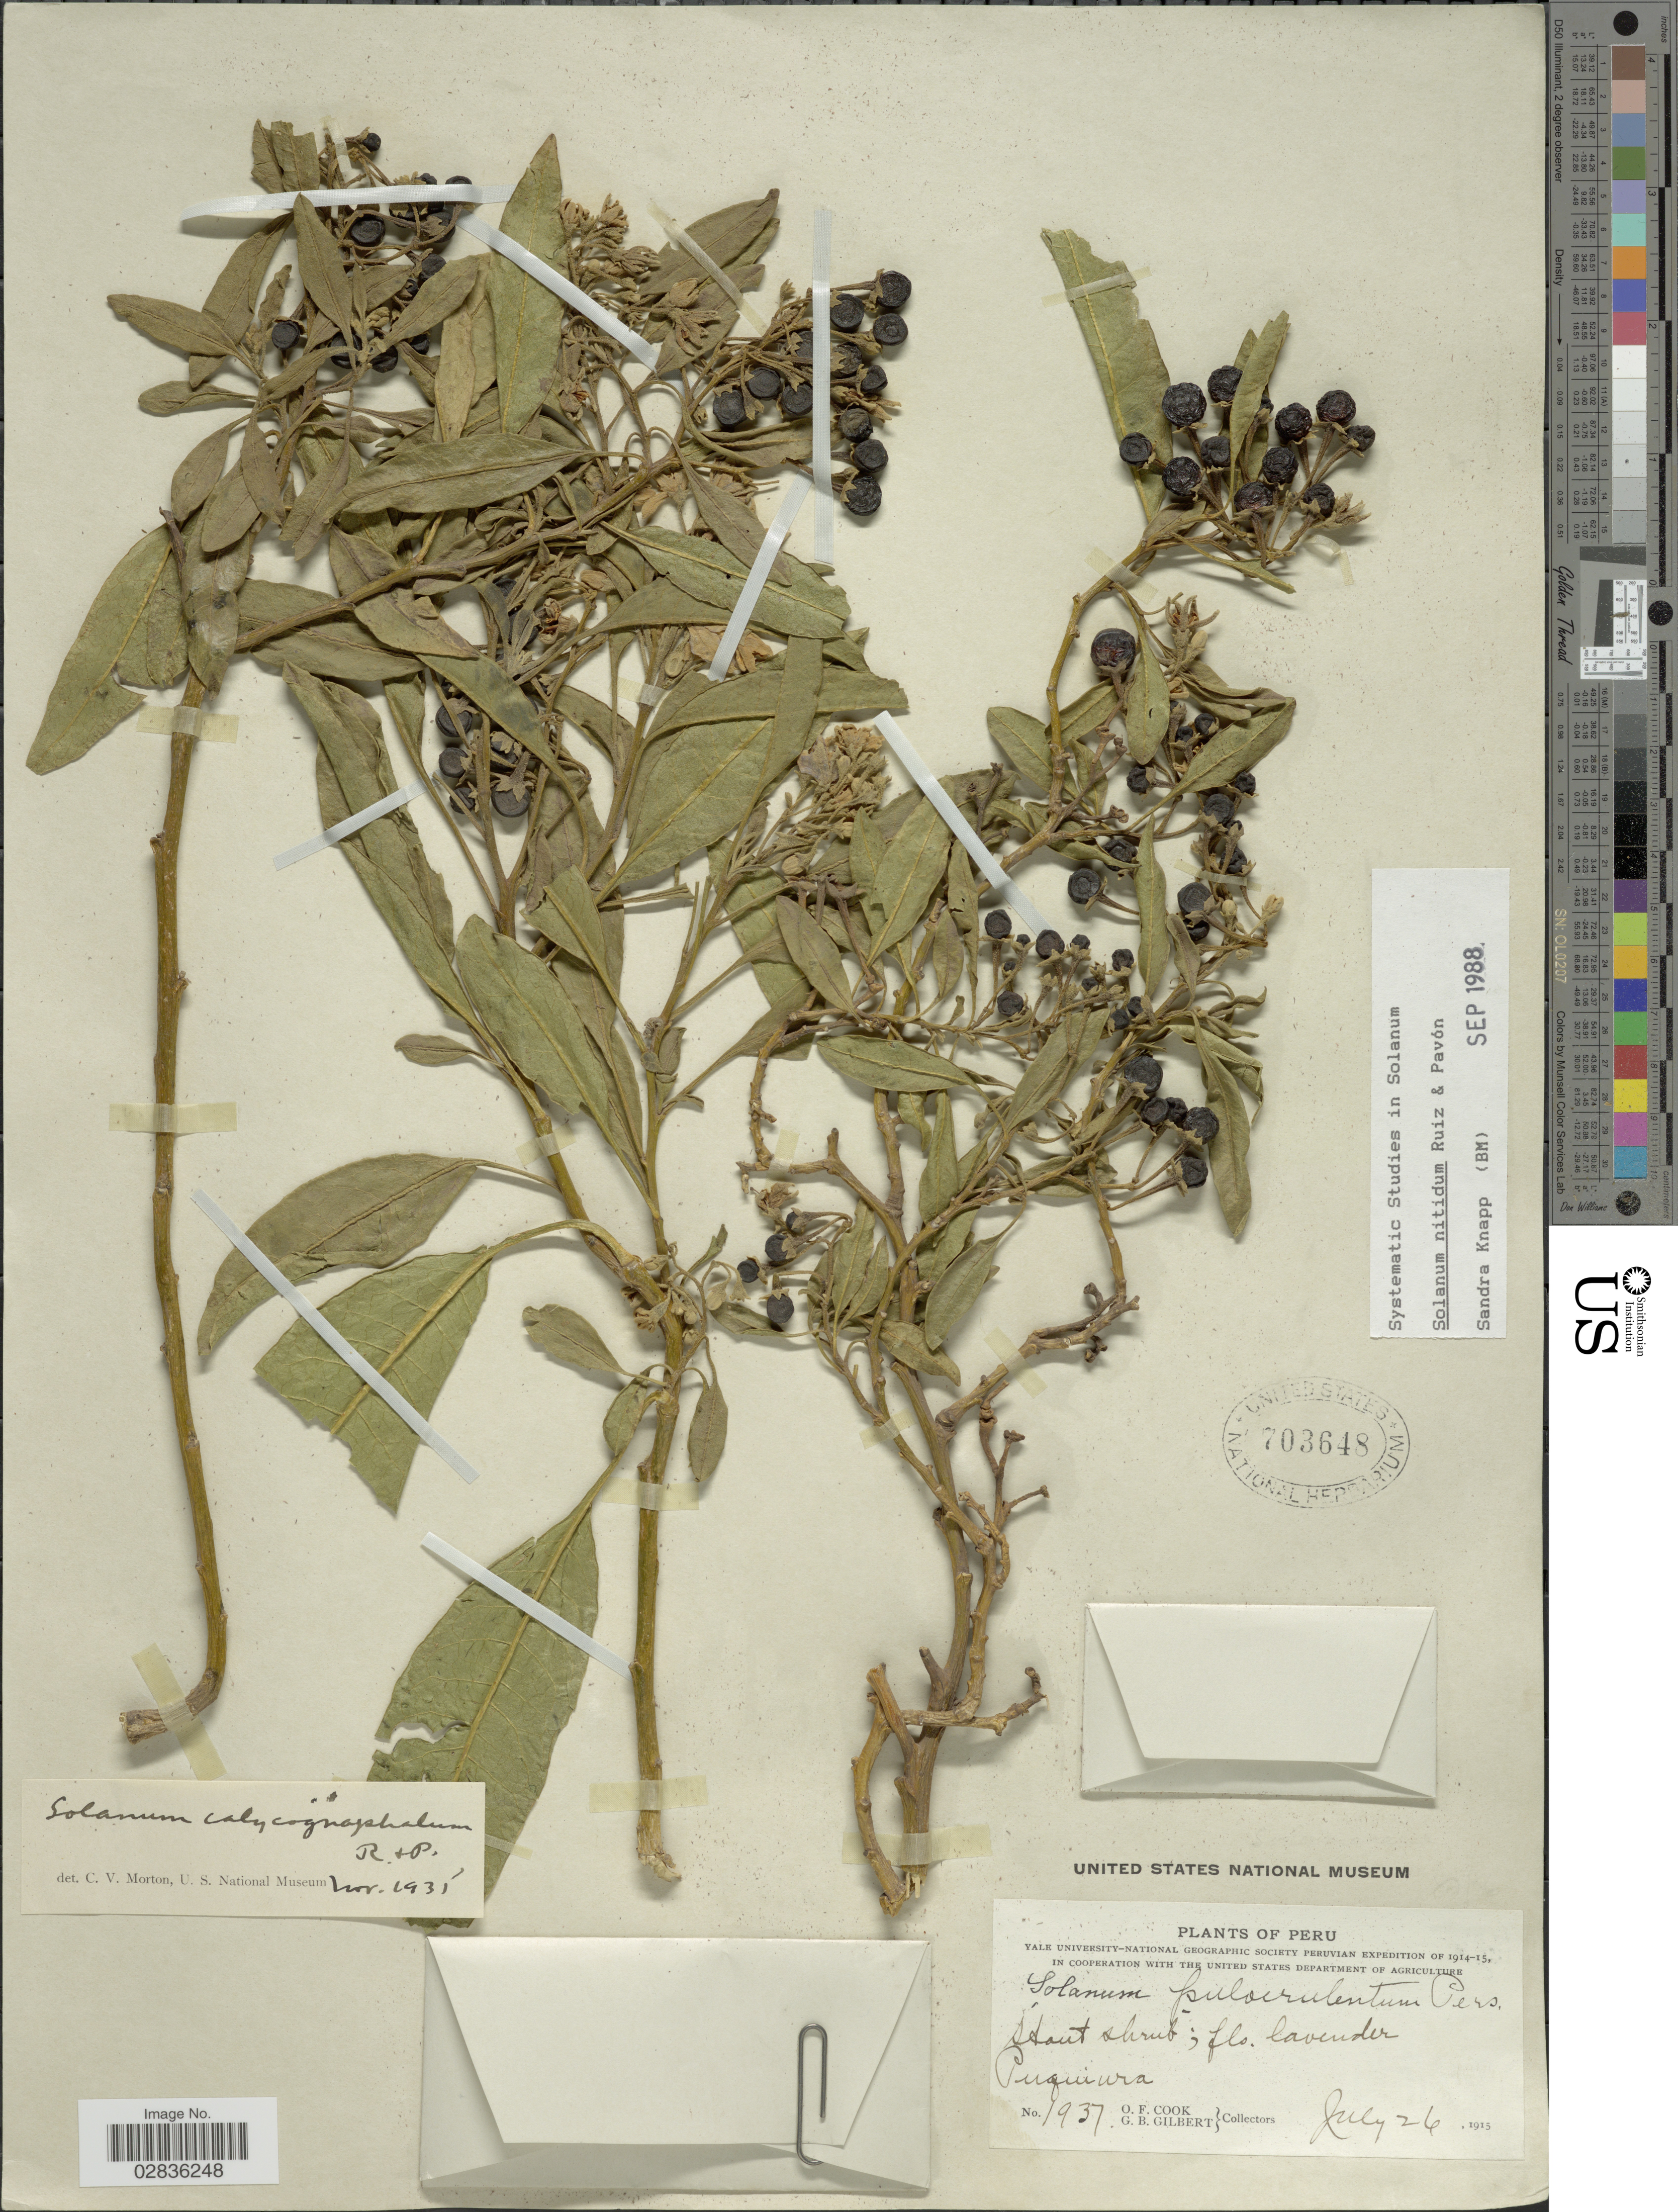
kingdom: Plantae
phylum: Tracheophyta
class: Magnoliopsida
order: Solanales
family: Solanaceae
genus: Solanum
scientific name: Solanum nitidum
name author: Ruiz & Pav.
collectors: O. F. Cook & G. B. Gilbert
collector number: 1937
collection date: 1915-07-26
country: Peru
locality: Puquiura.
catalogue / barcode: US 703648